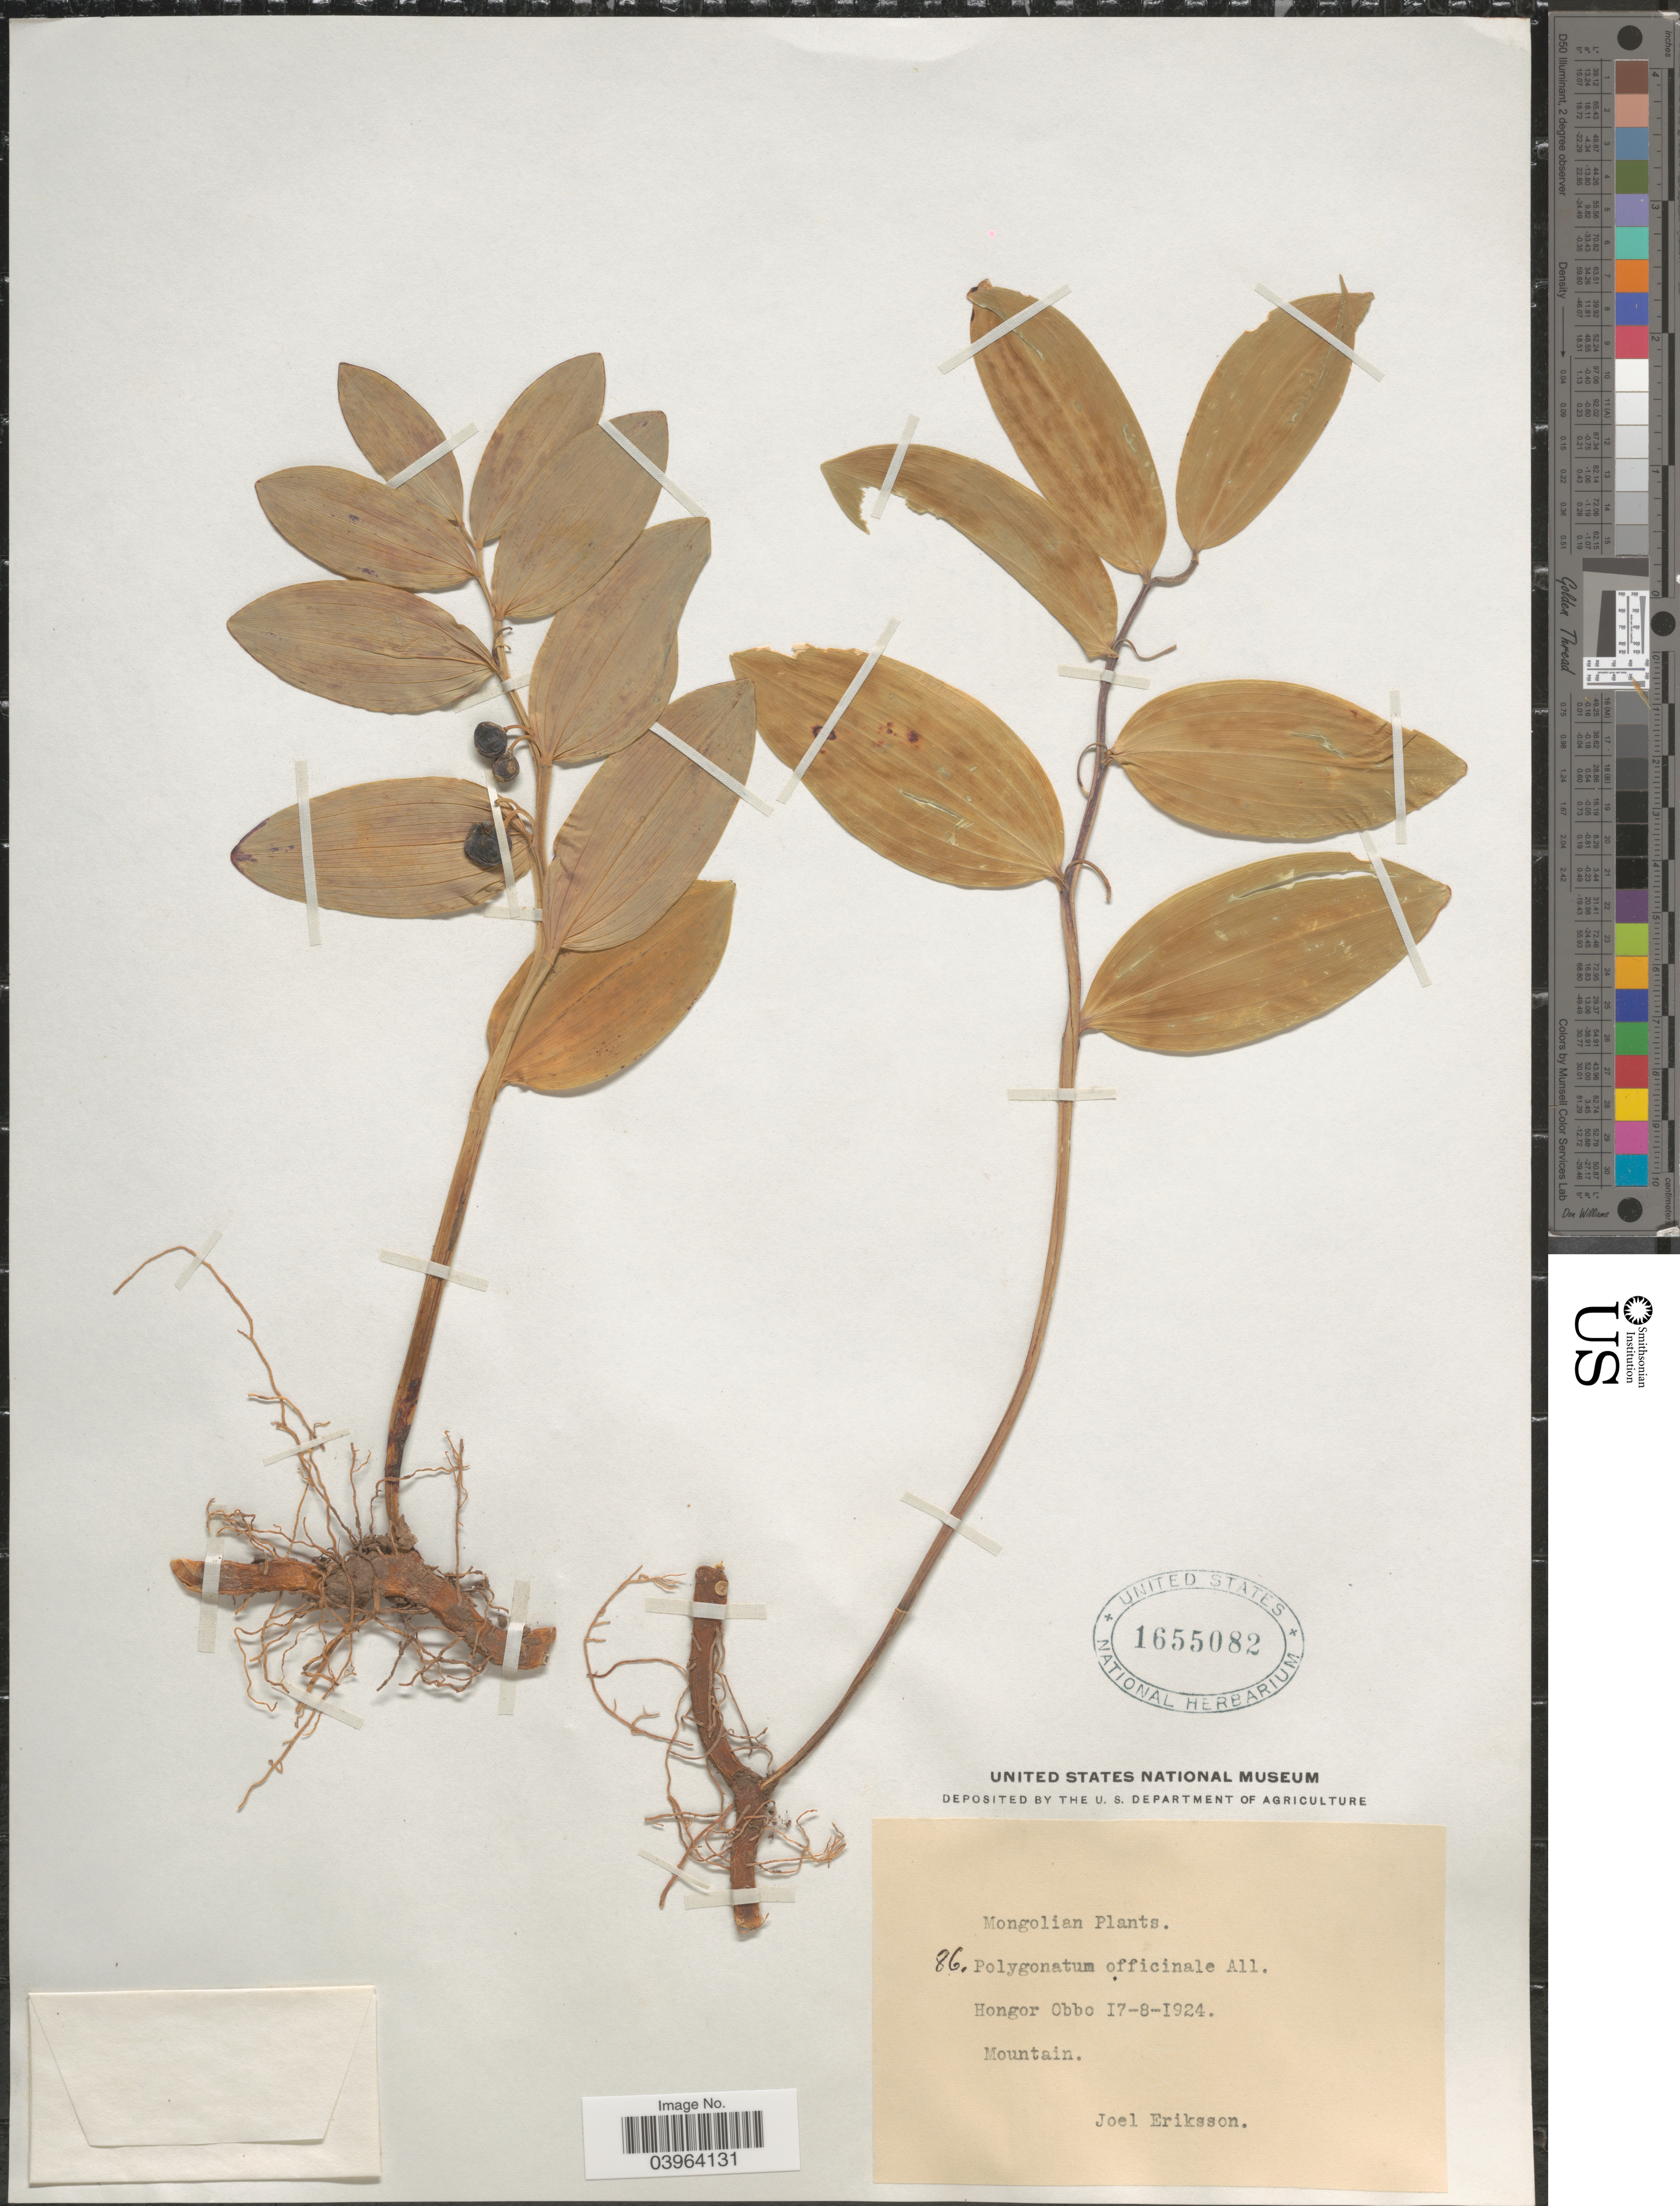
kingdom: Plantae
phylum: Tracheophyta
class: Liliopsida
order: Asparagales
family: Asparagaceae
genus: Polygonatum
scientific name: Polygonatum odoratum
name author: (Mill.) Druce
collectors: J. Eriksson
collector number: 86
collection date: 1924-08-17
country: Mongolia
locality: Hongor Obbo. Mountain.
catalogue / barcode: US 1655082